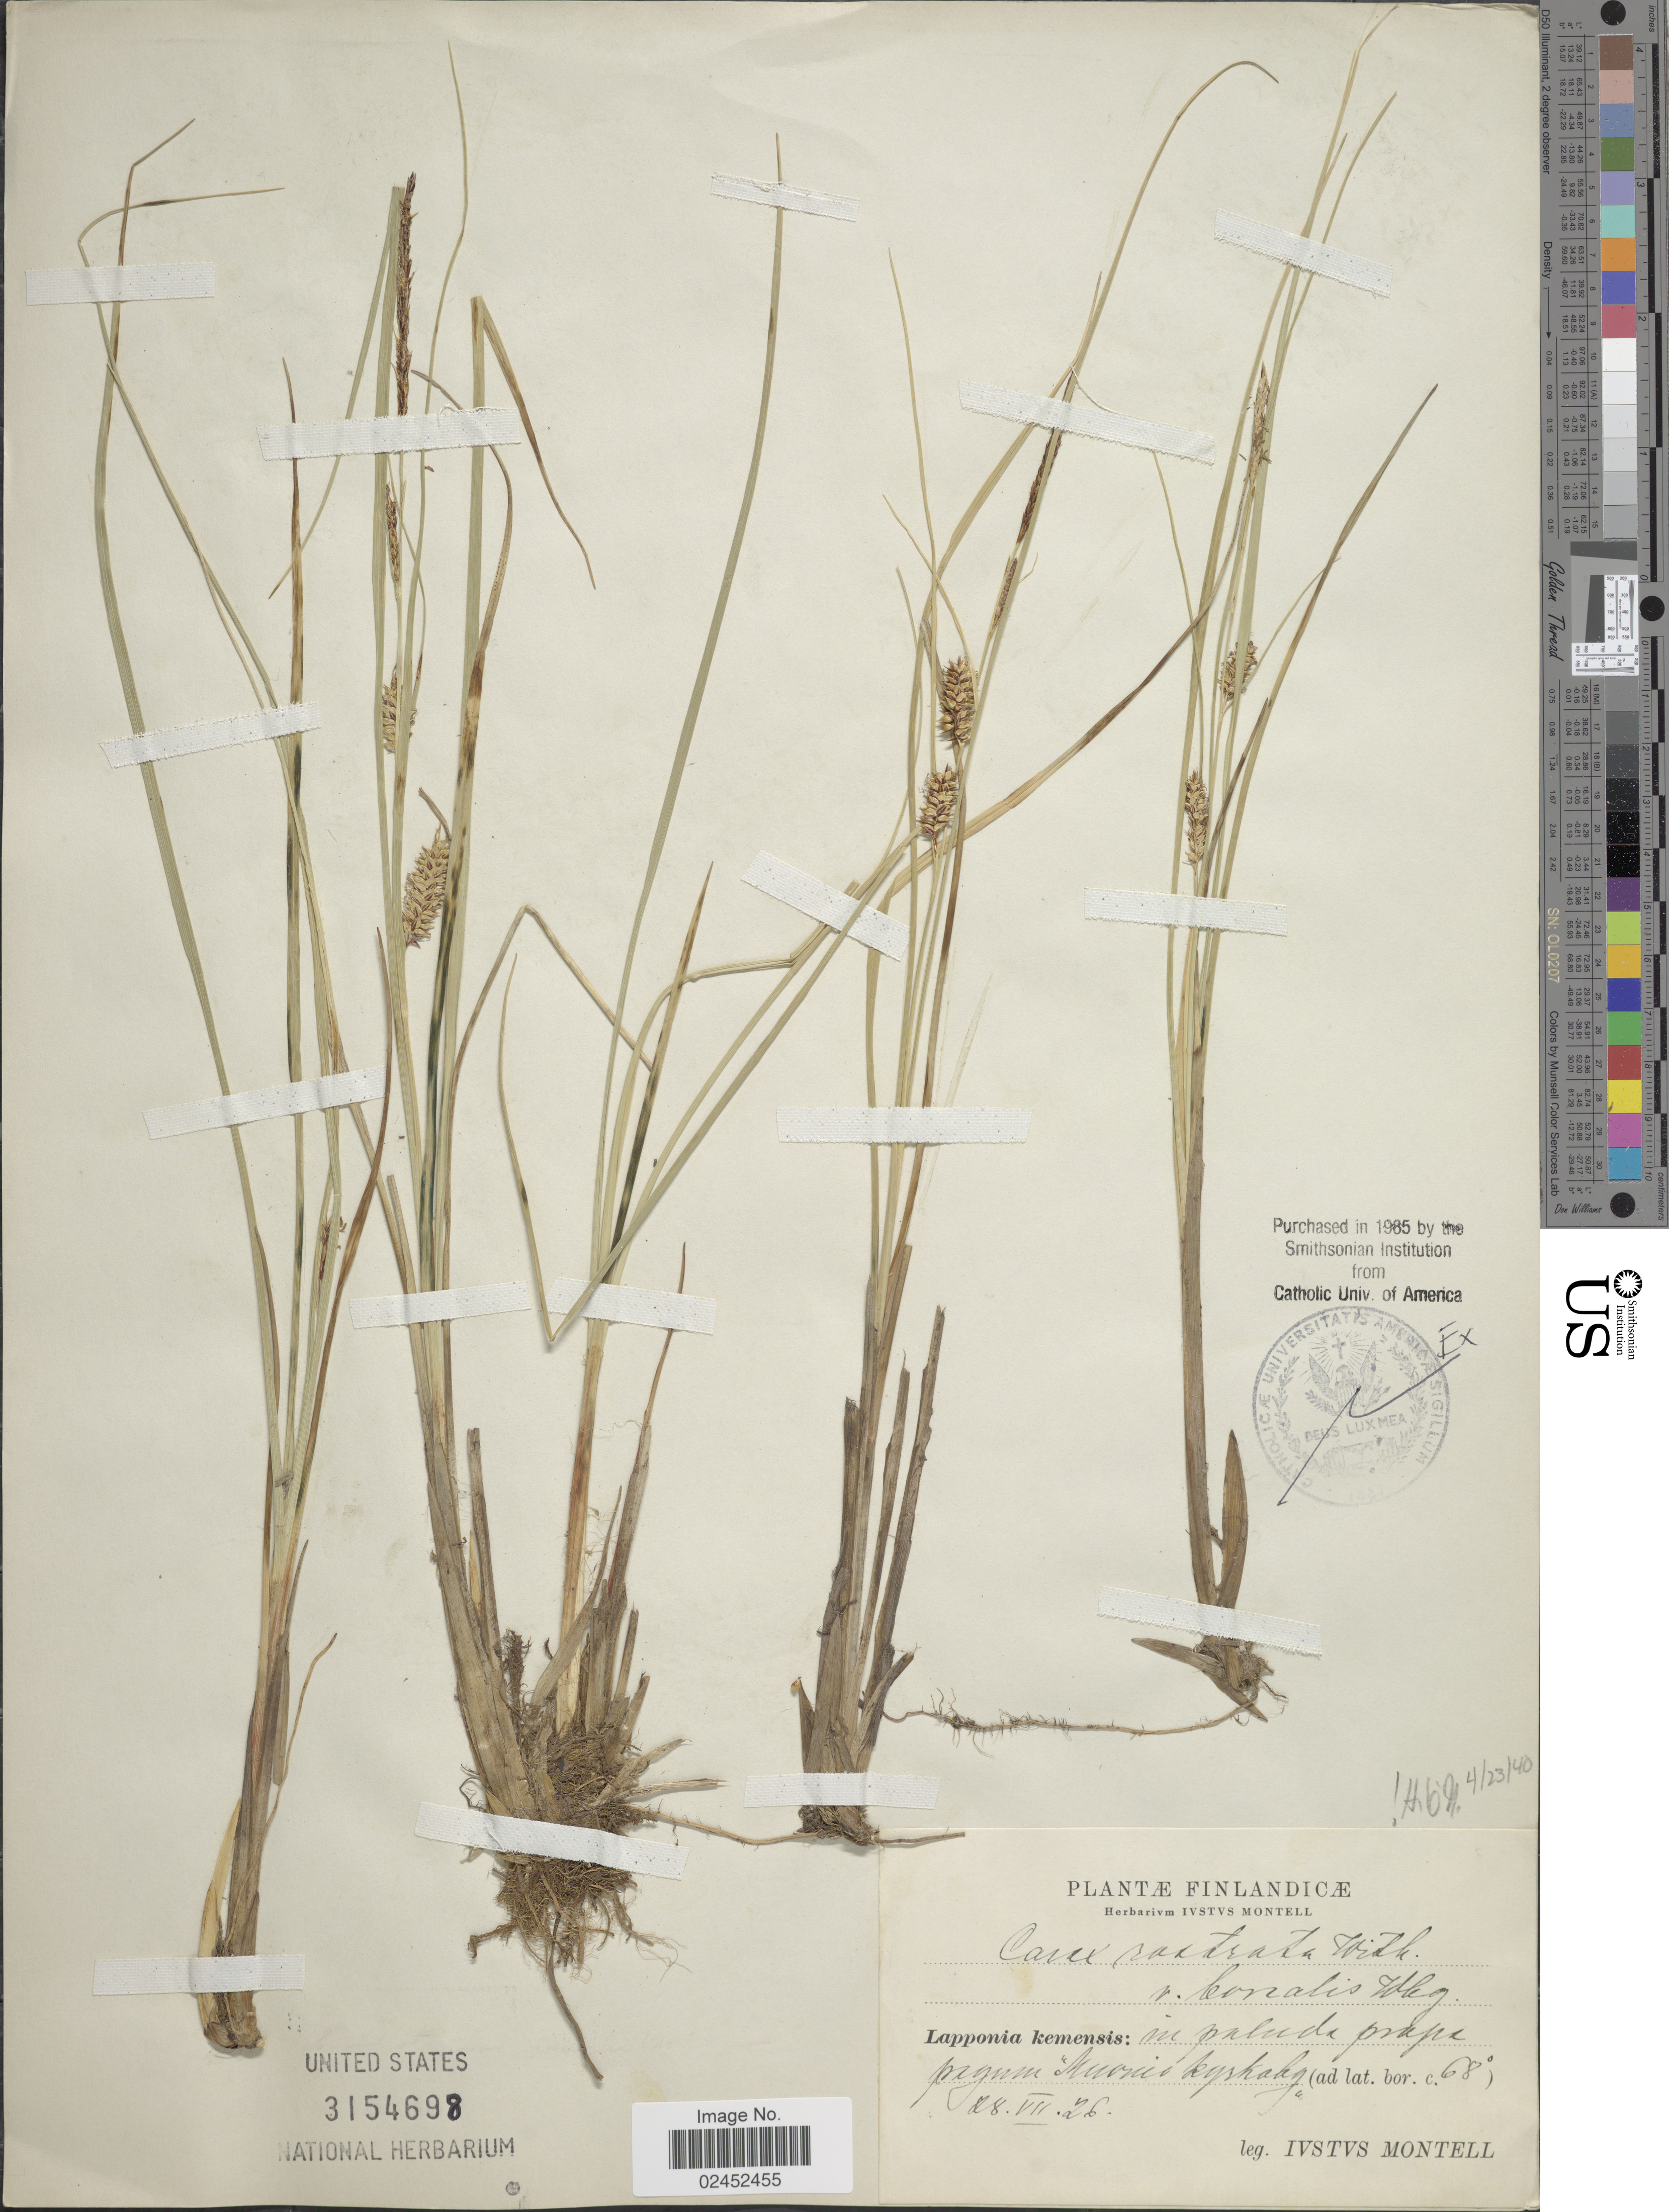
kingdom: Plantae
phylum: Tracheophyta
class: Liliopsida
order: Poales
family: Cyperaceae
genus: Carex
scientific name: Carex rostrata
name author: Stokes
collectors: I. Montell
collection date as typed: Transcribed d/m/y: 28/7/26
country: Finland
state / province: Lappi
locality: Muonio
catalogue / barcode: US 3154698